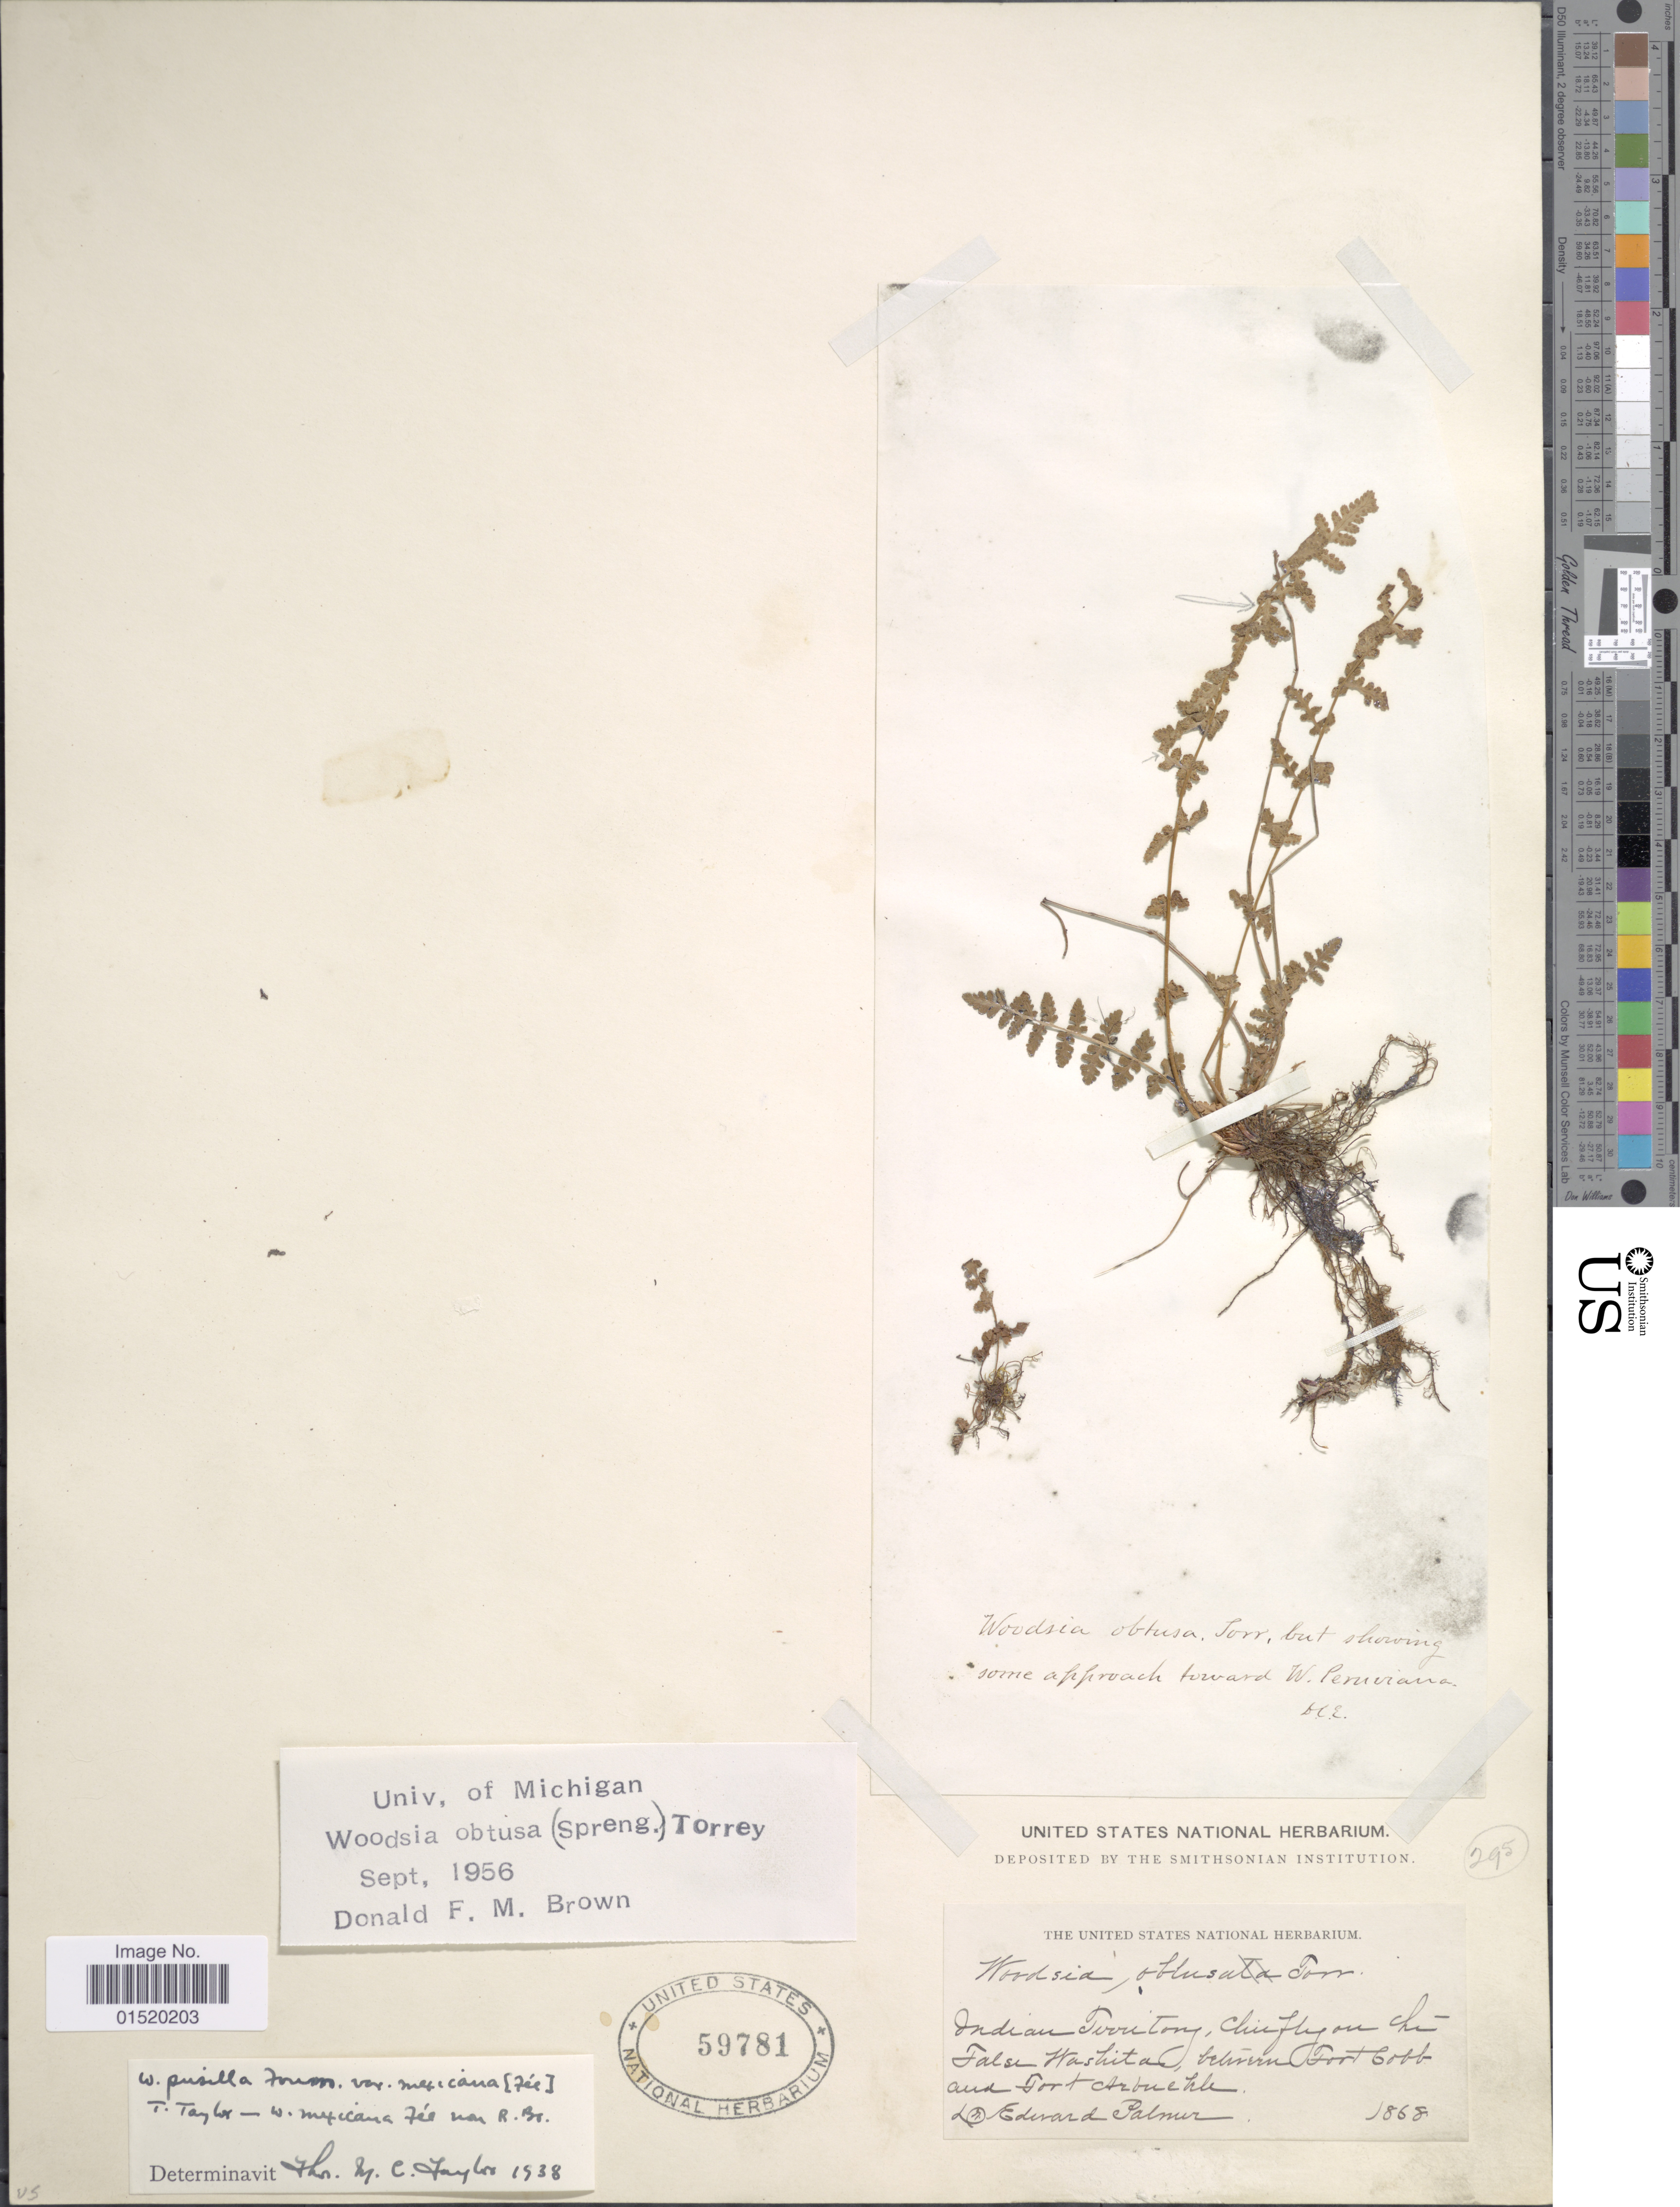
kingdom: Plantae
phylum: Tracheophyta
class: Polypodiopsida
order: Polypodiales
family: Woodsiaceae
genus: Woodsia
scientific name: Woodsia obtusa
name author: (Spreng.) Torr.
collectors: E. Palmer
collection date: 1868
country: United States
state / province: Oklahoma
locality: Indian Territory, chiefly on the False Washita, between Fort Cobb and Fort Arbuckle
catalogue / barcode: US 59781